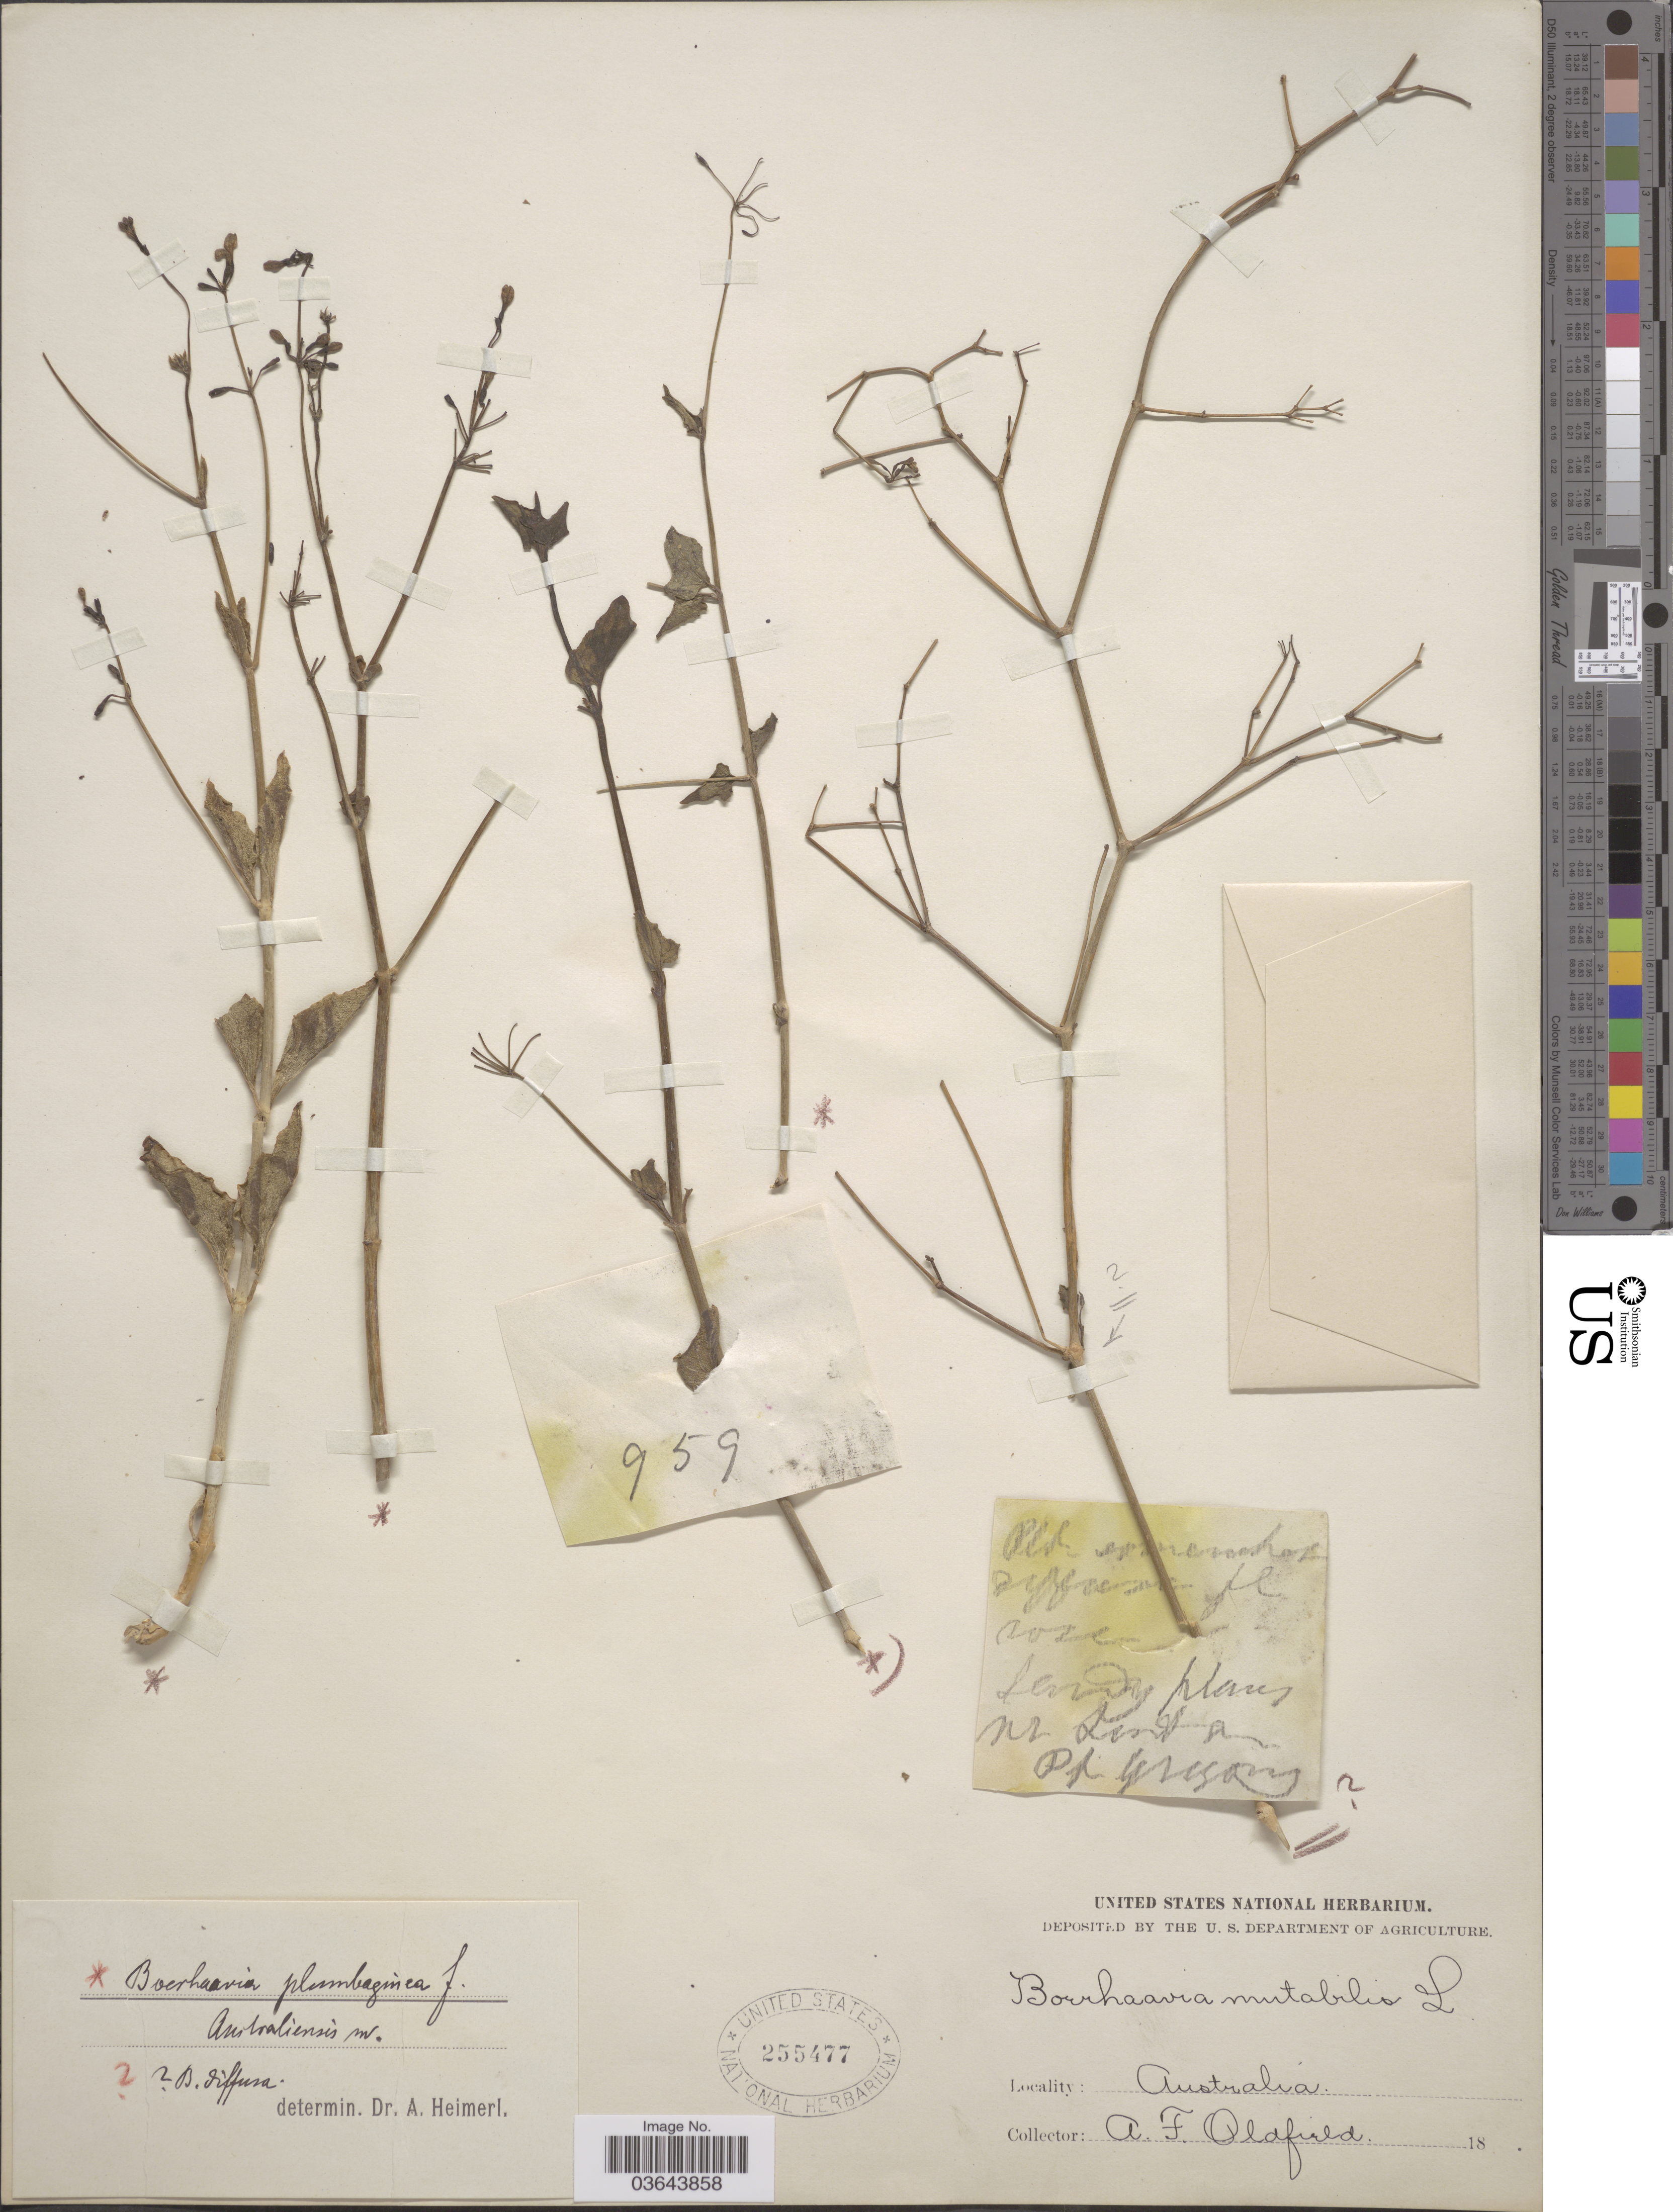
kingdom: Plantae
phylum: Tracheophyta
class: Magnoliopsida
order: Caryophyllales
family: Nyctaginaceae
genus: Boerhavia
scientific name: Boerhavia chinensis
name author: Druce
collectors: A. Oldfield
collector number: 959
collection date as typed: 18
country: Australia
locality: Nr Santa Pt Grisons.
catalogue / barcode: US 255477